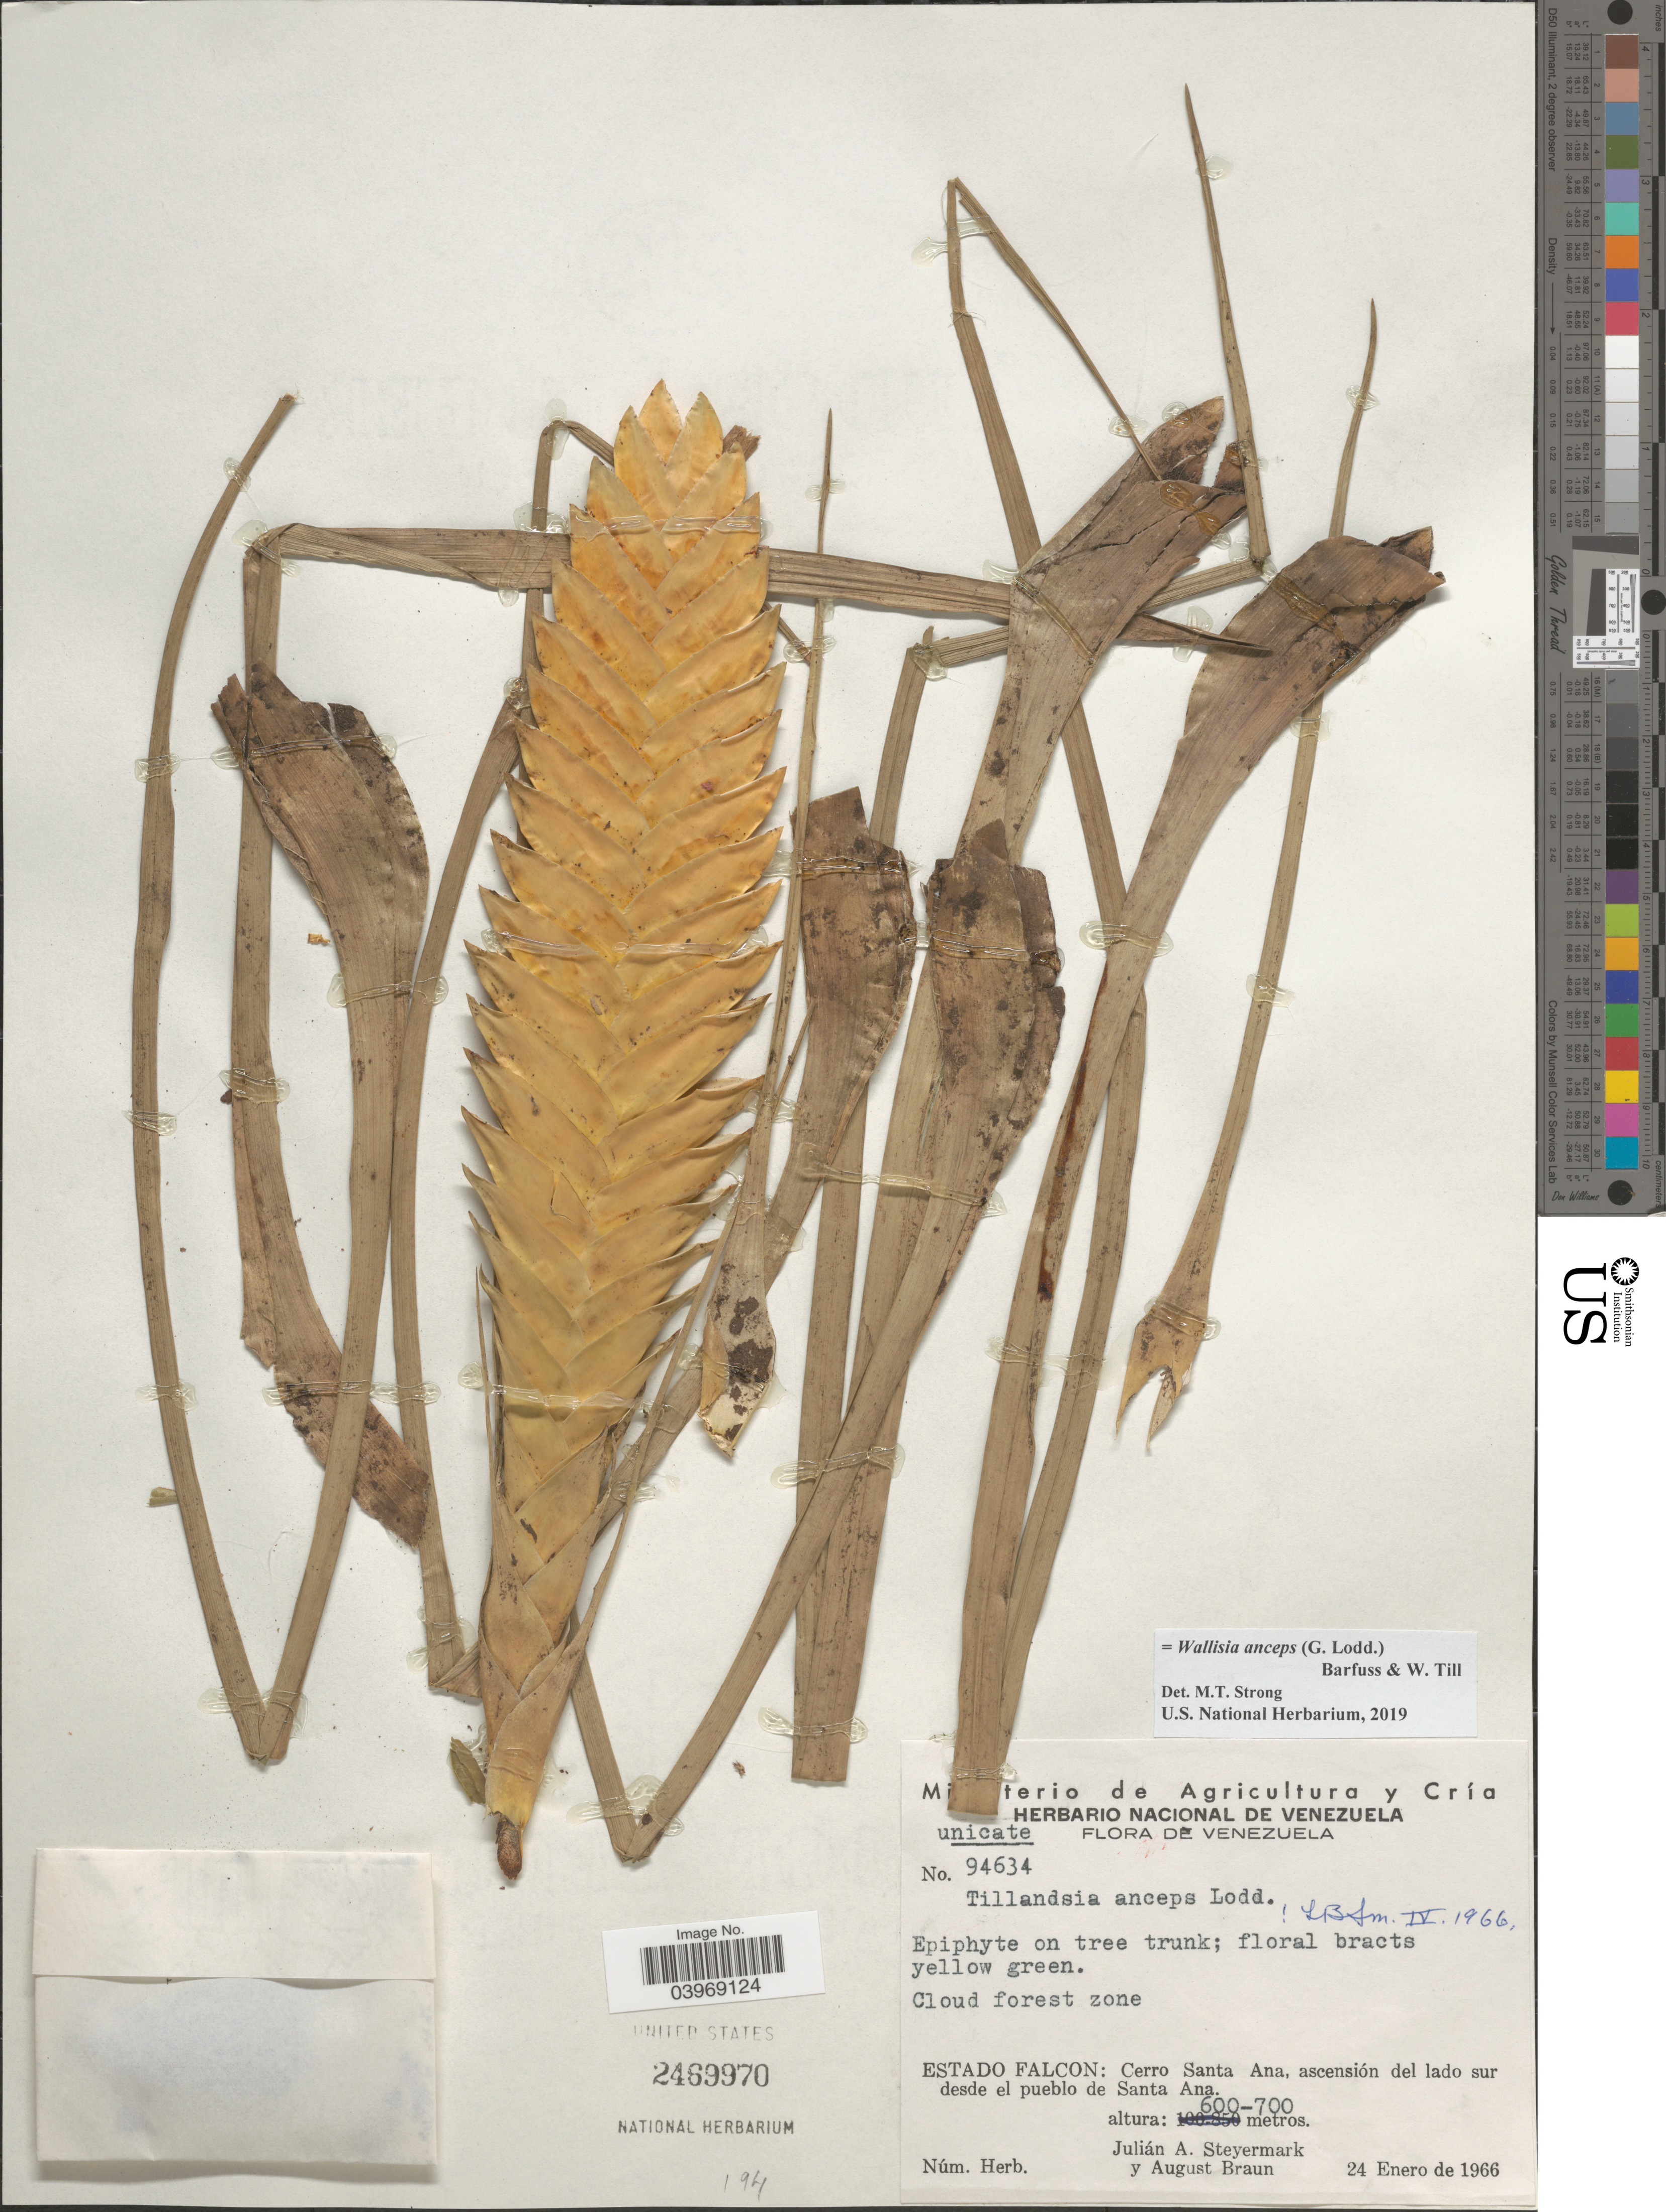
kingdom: Plantae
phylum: Tracheophyta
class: Liliopsida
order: Poales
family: Bromeliaceae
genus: Wallisia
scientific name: Wallisia anceps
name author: (G. Lodd.) Barfuss & W. Till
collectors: J. Steyermark & A. Braun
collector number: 94634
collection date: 1966-01-24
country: Venezuela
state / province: Falcon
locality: Cerro Santa Ana, ascensión del lado sur desde el pueblo de Santa Ana.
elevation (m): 600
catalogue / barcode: US 2469970